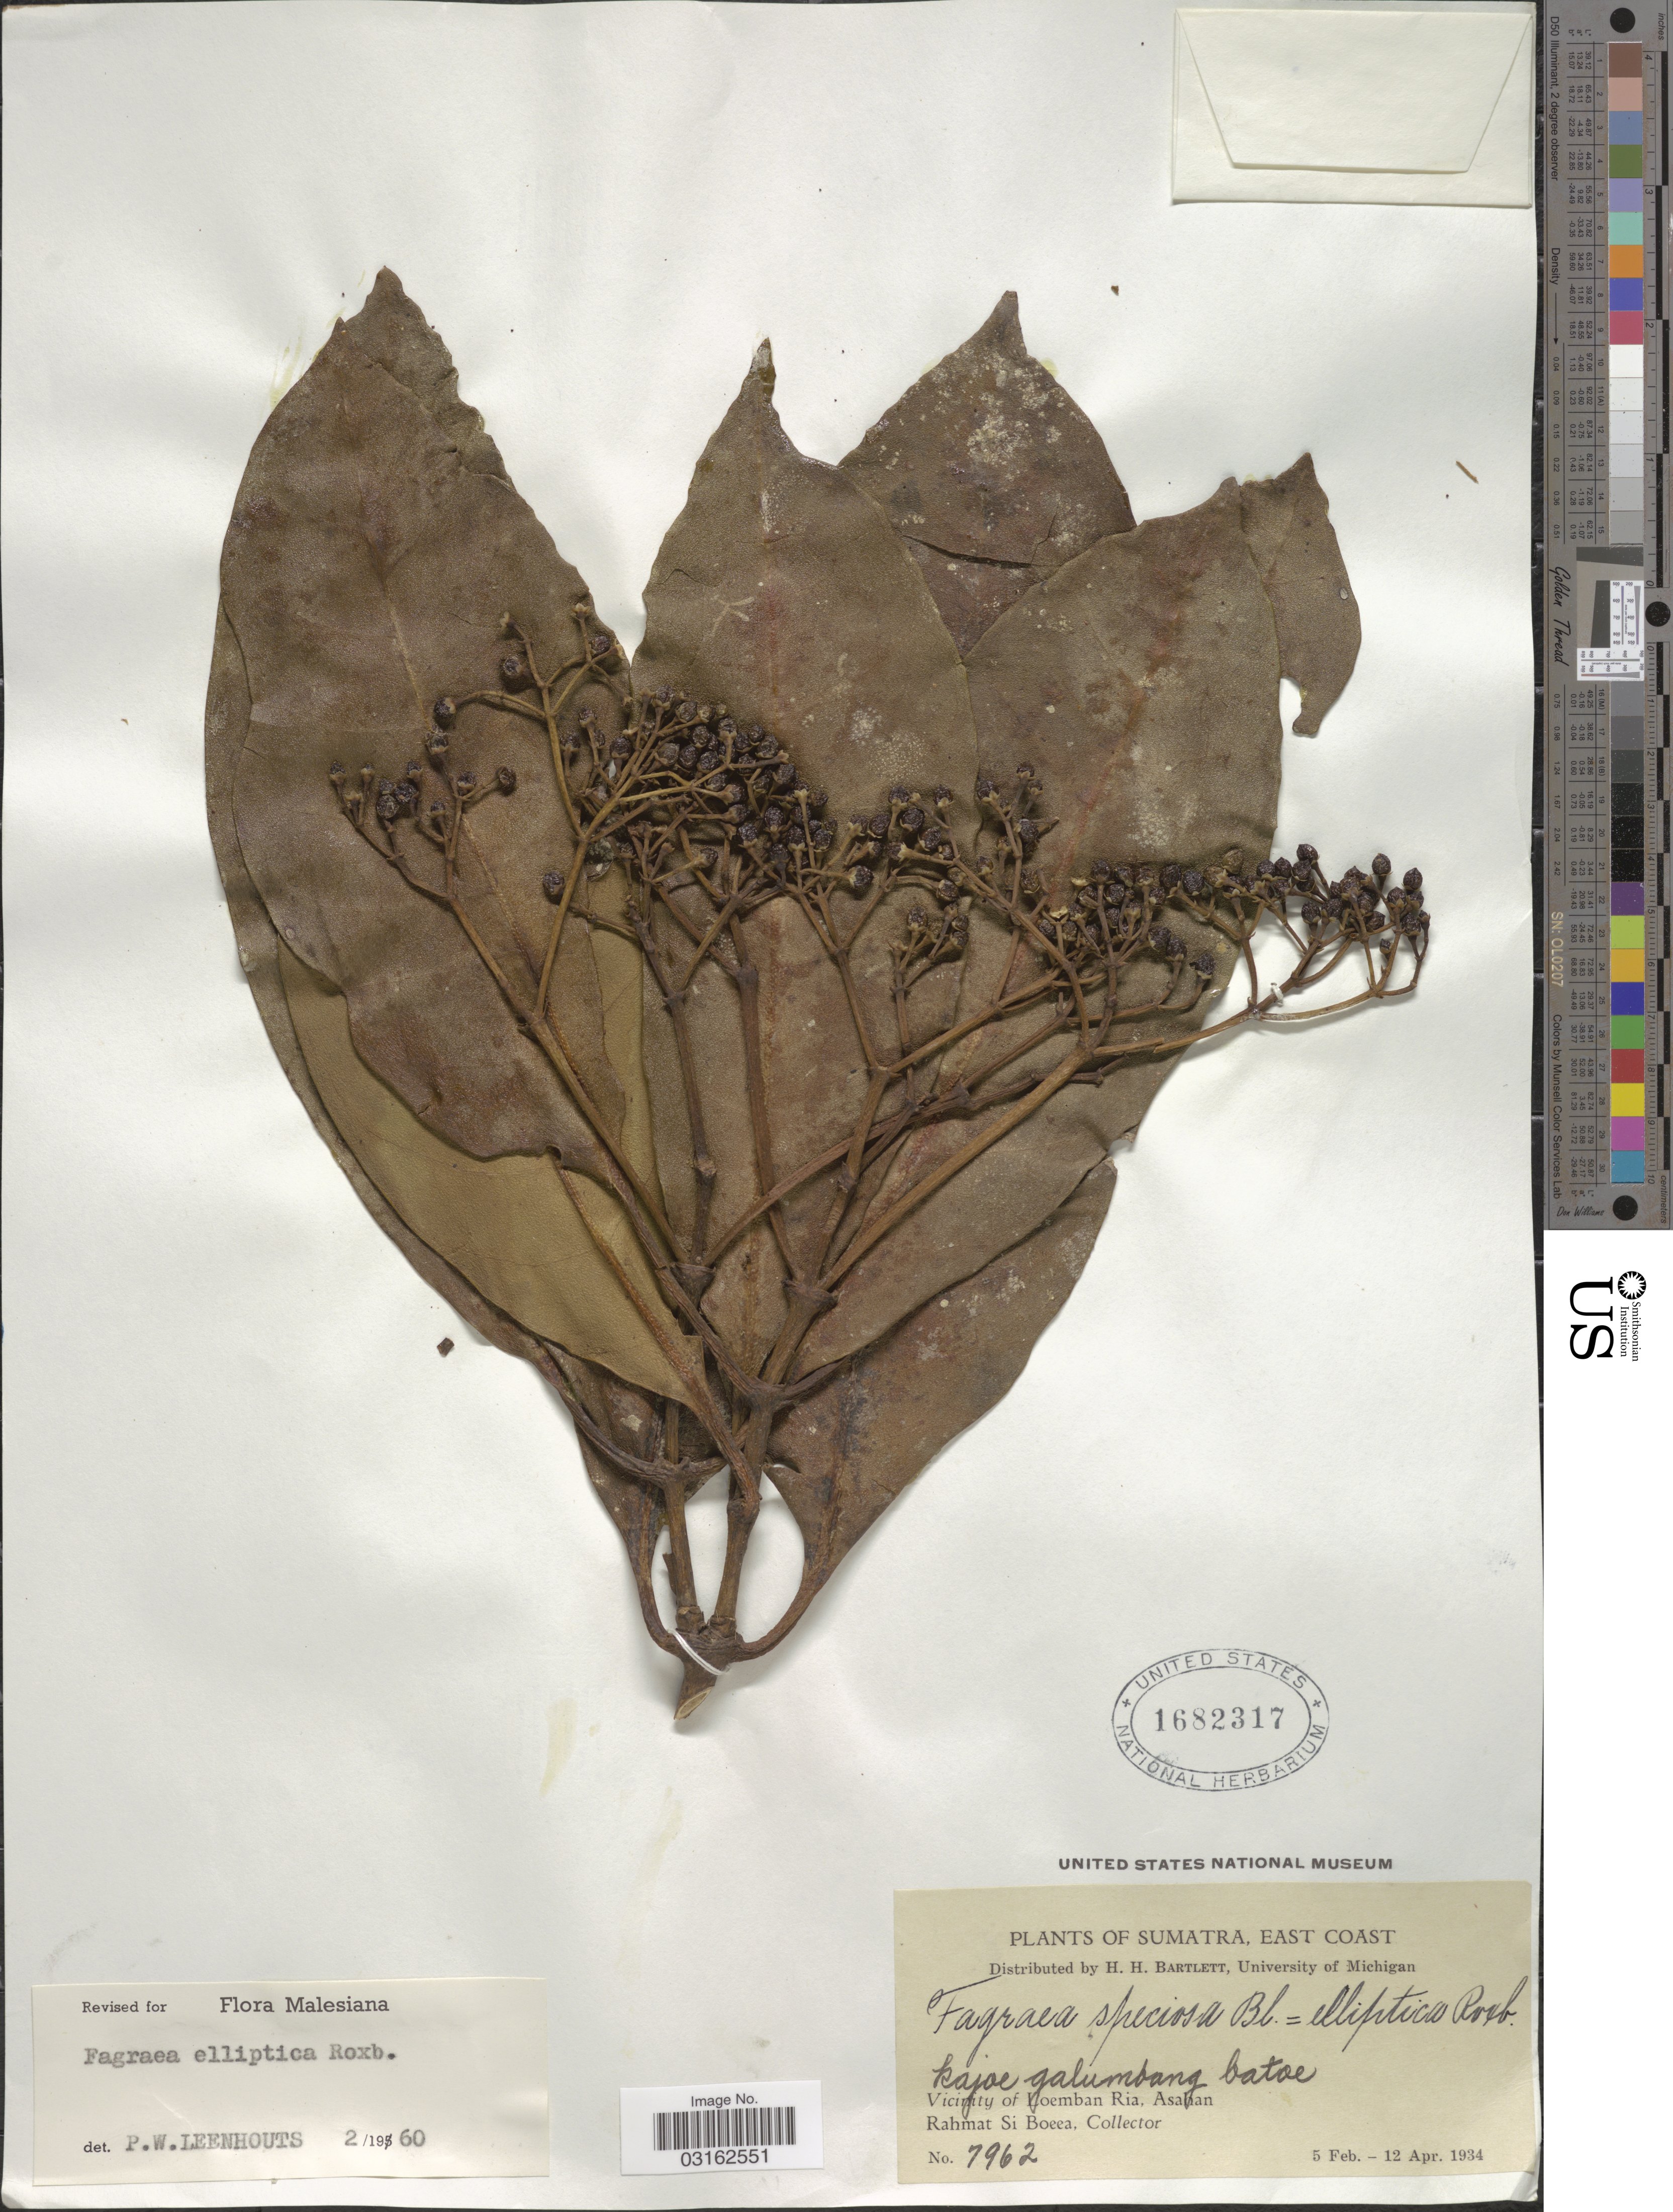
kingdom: Plantae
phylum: Tracheophyta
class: Magnoliopsida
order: Gentianales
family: Gentianaceae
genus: Fagraea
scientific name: Fagraea elliptica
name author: Roxb.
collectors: Rahmat Si Boeea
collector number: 7962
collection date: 1934-02-05/1934-04-12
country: Indonesia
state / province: Sumatra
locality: East Coast. Vicinity of Loemban Ria, Asahan.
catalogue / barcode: US 1682317